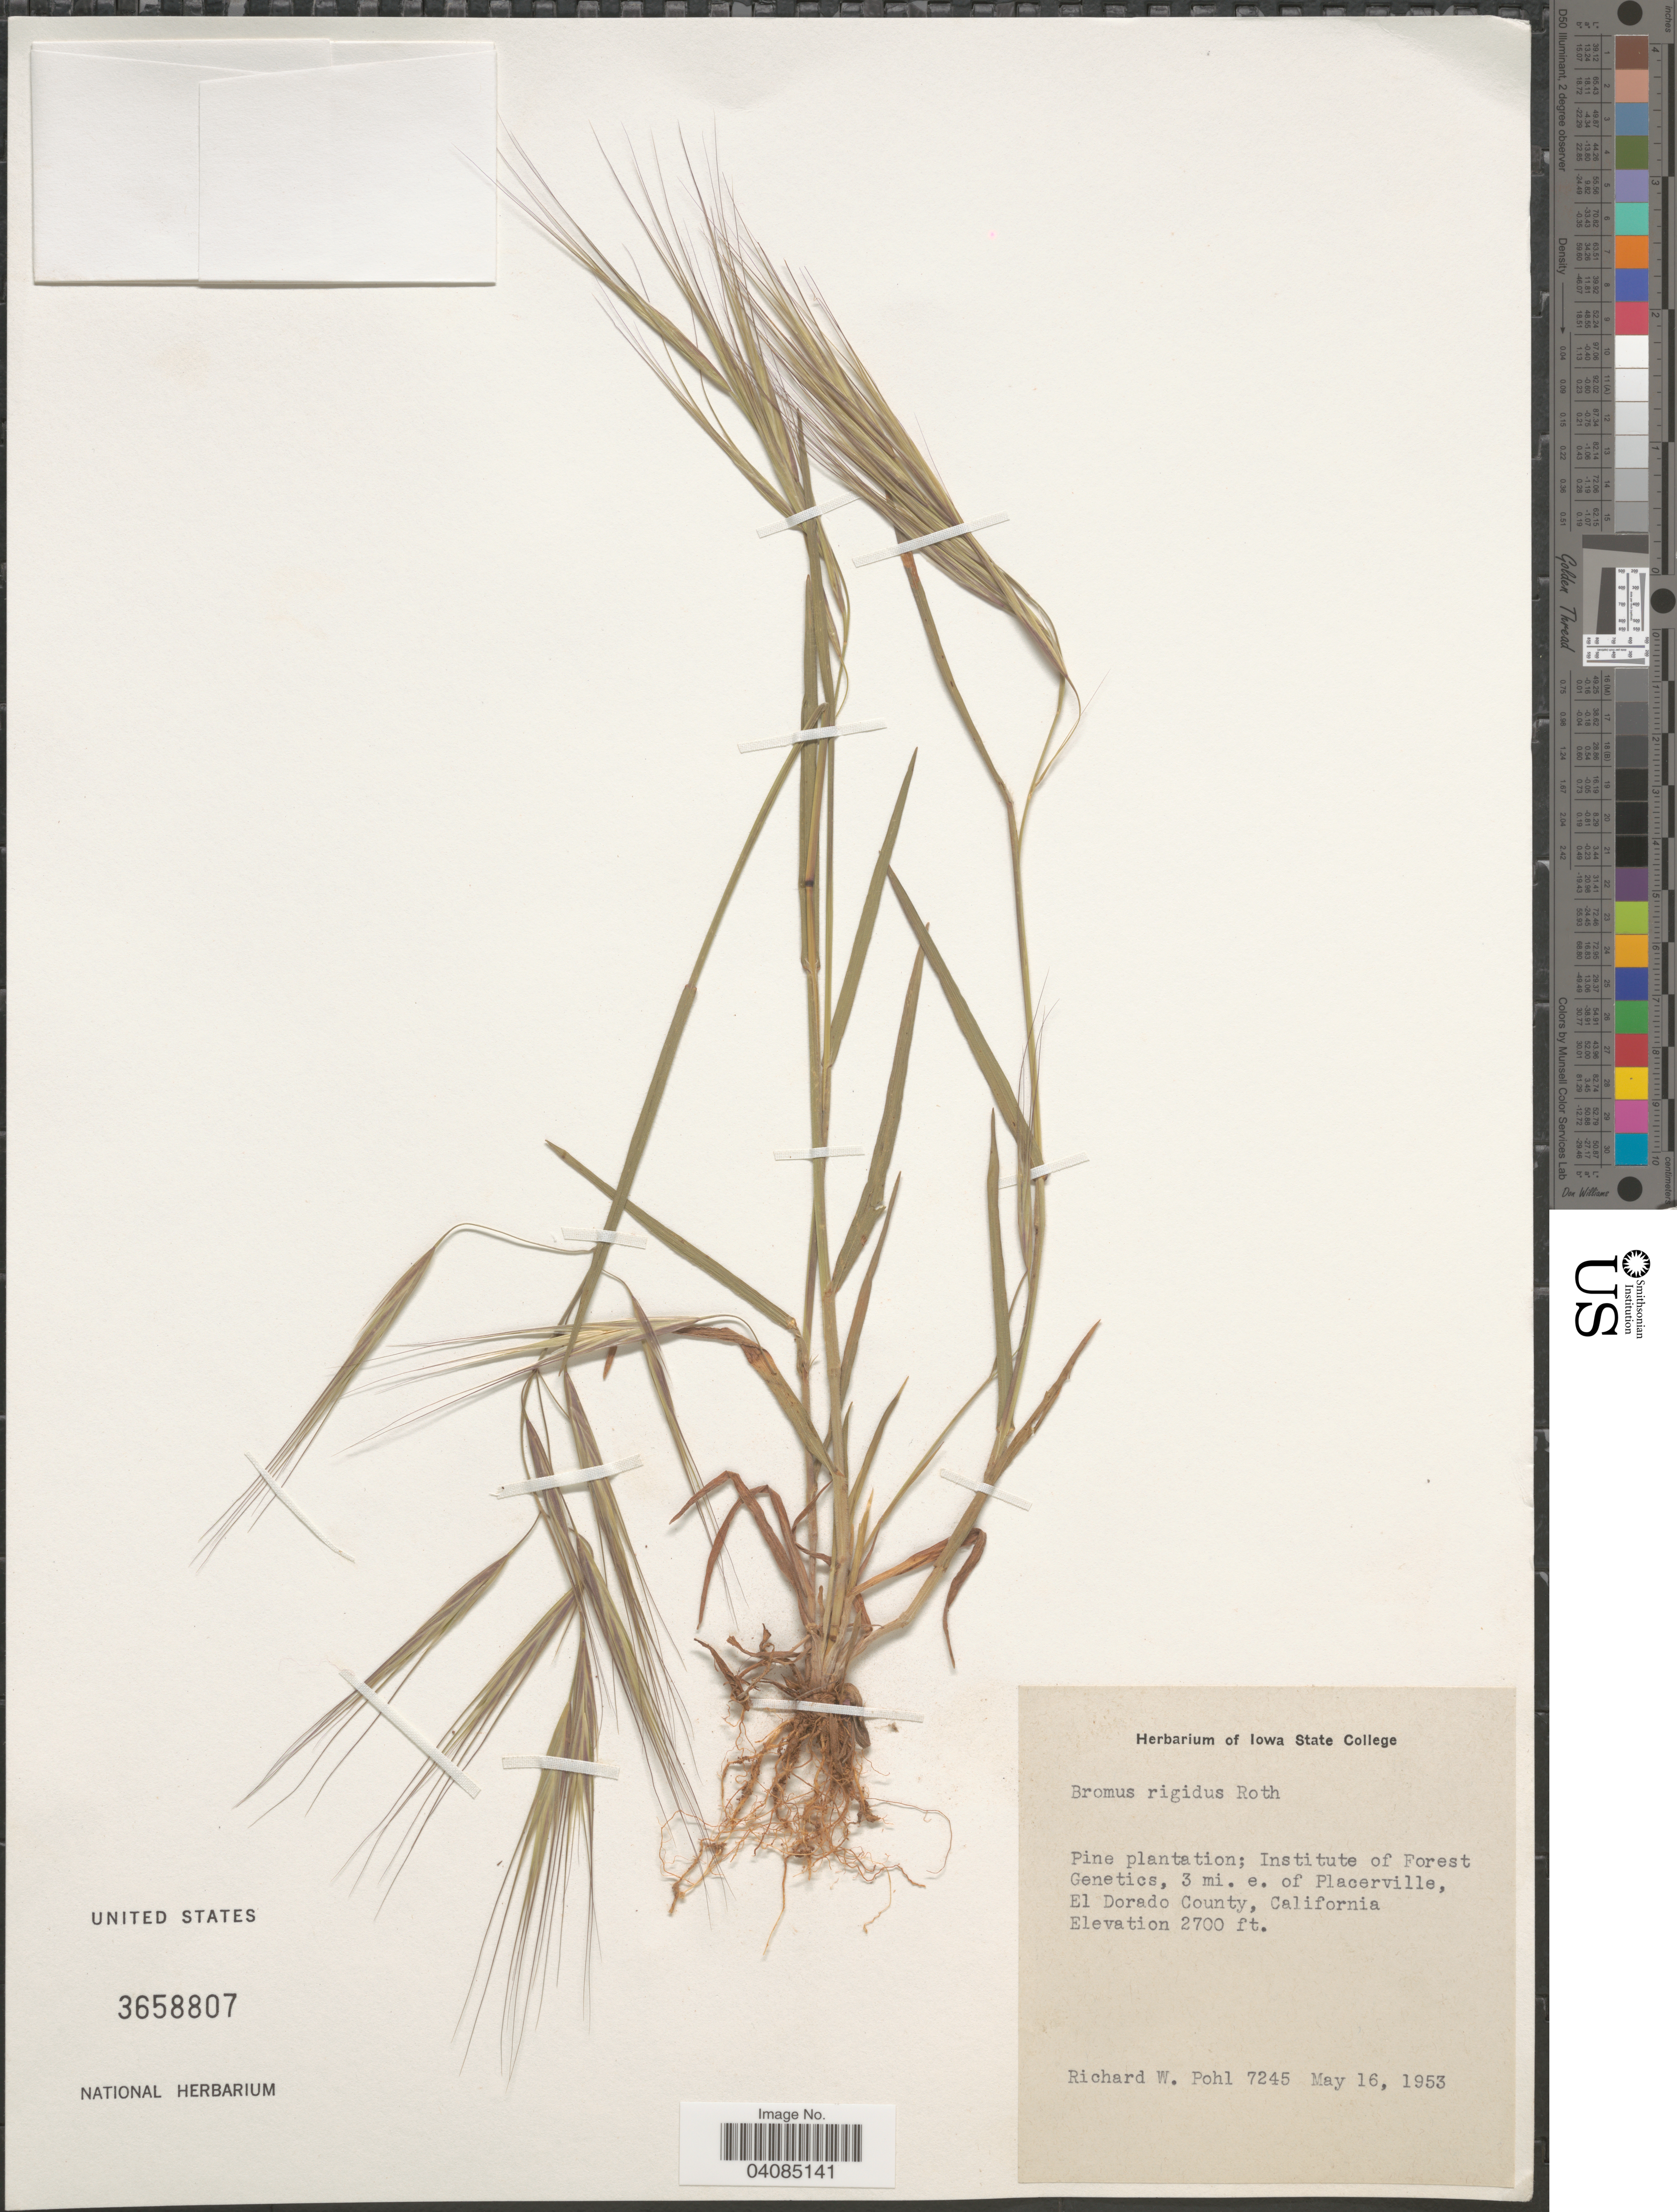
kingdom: Plantae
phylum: Tracheophyta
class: Liliopsida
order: Poales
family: Poaceae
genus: Bromus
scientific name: Bromus rigidus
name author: Roth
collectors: R. W. Pohl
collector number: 7245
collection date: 1953-05-16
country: United States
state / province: California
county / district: El Dorado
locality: Pine plantation; Institute of Forest Genetics, 3 mi. e. of Placerville, El Dorado County.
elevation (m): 823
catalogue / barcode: US 3658807